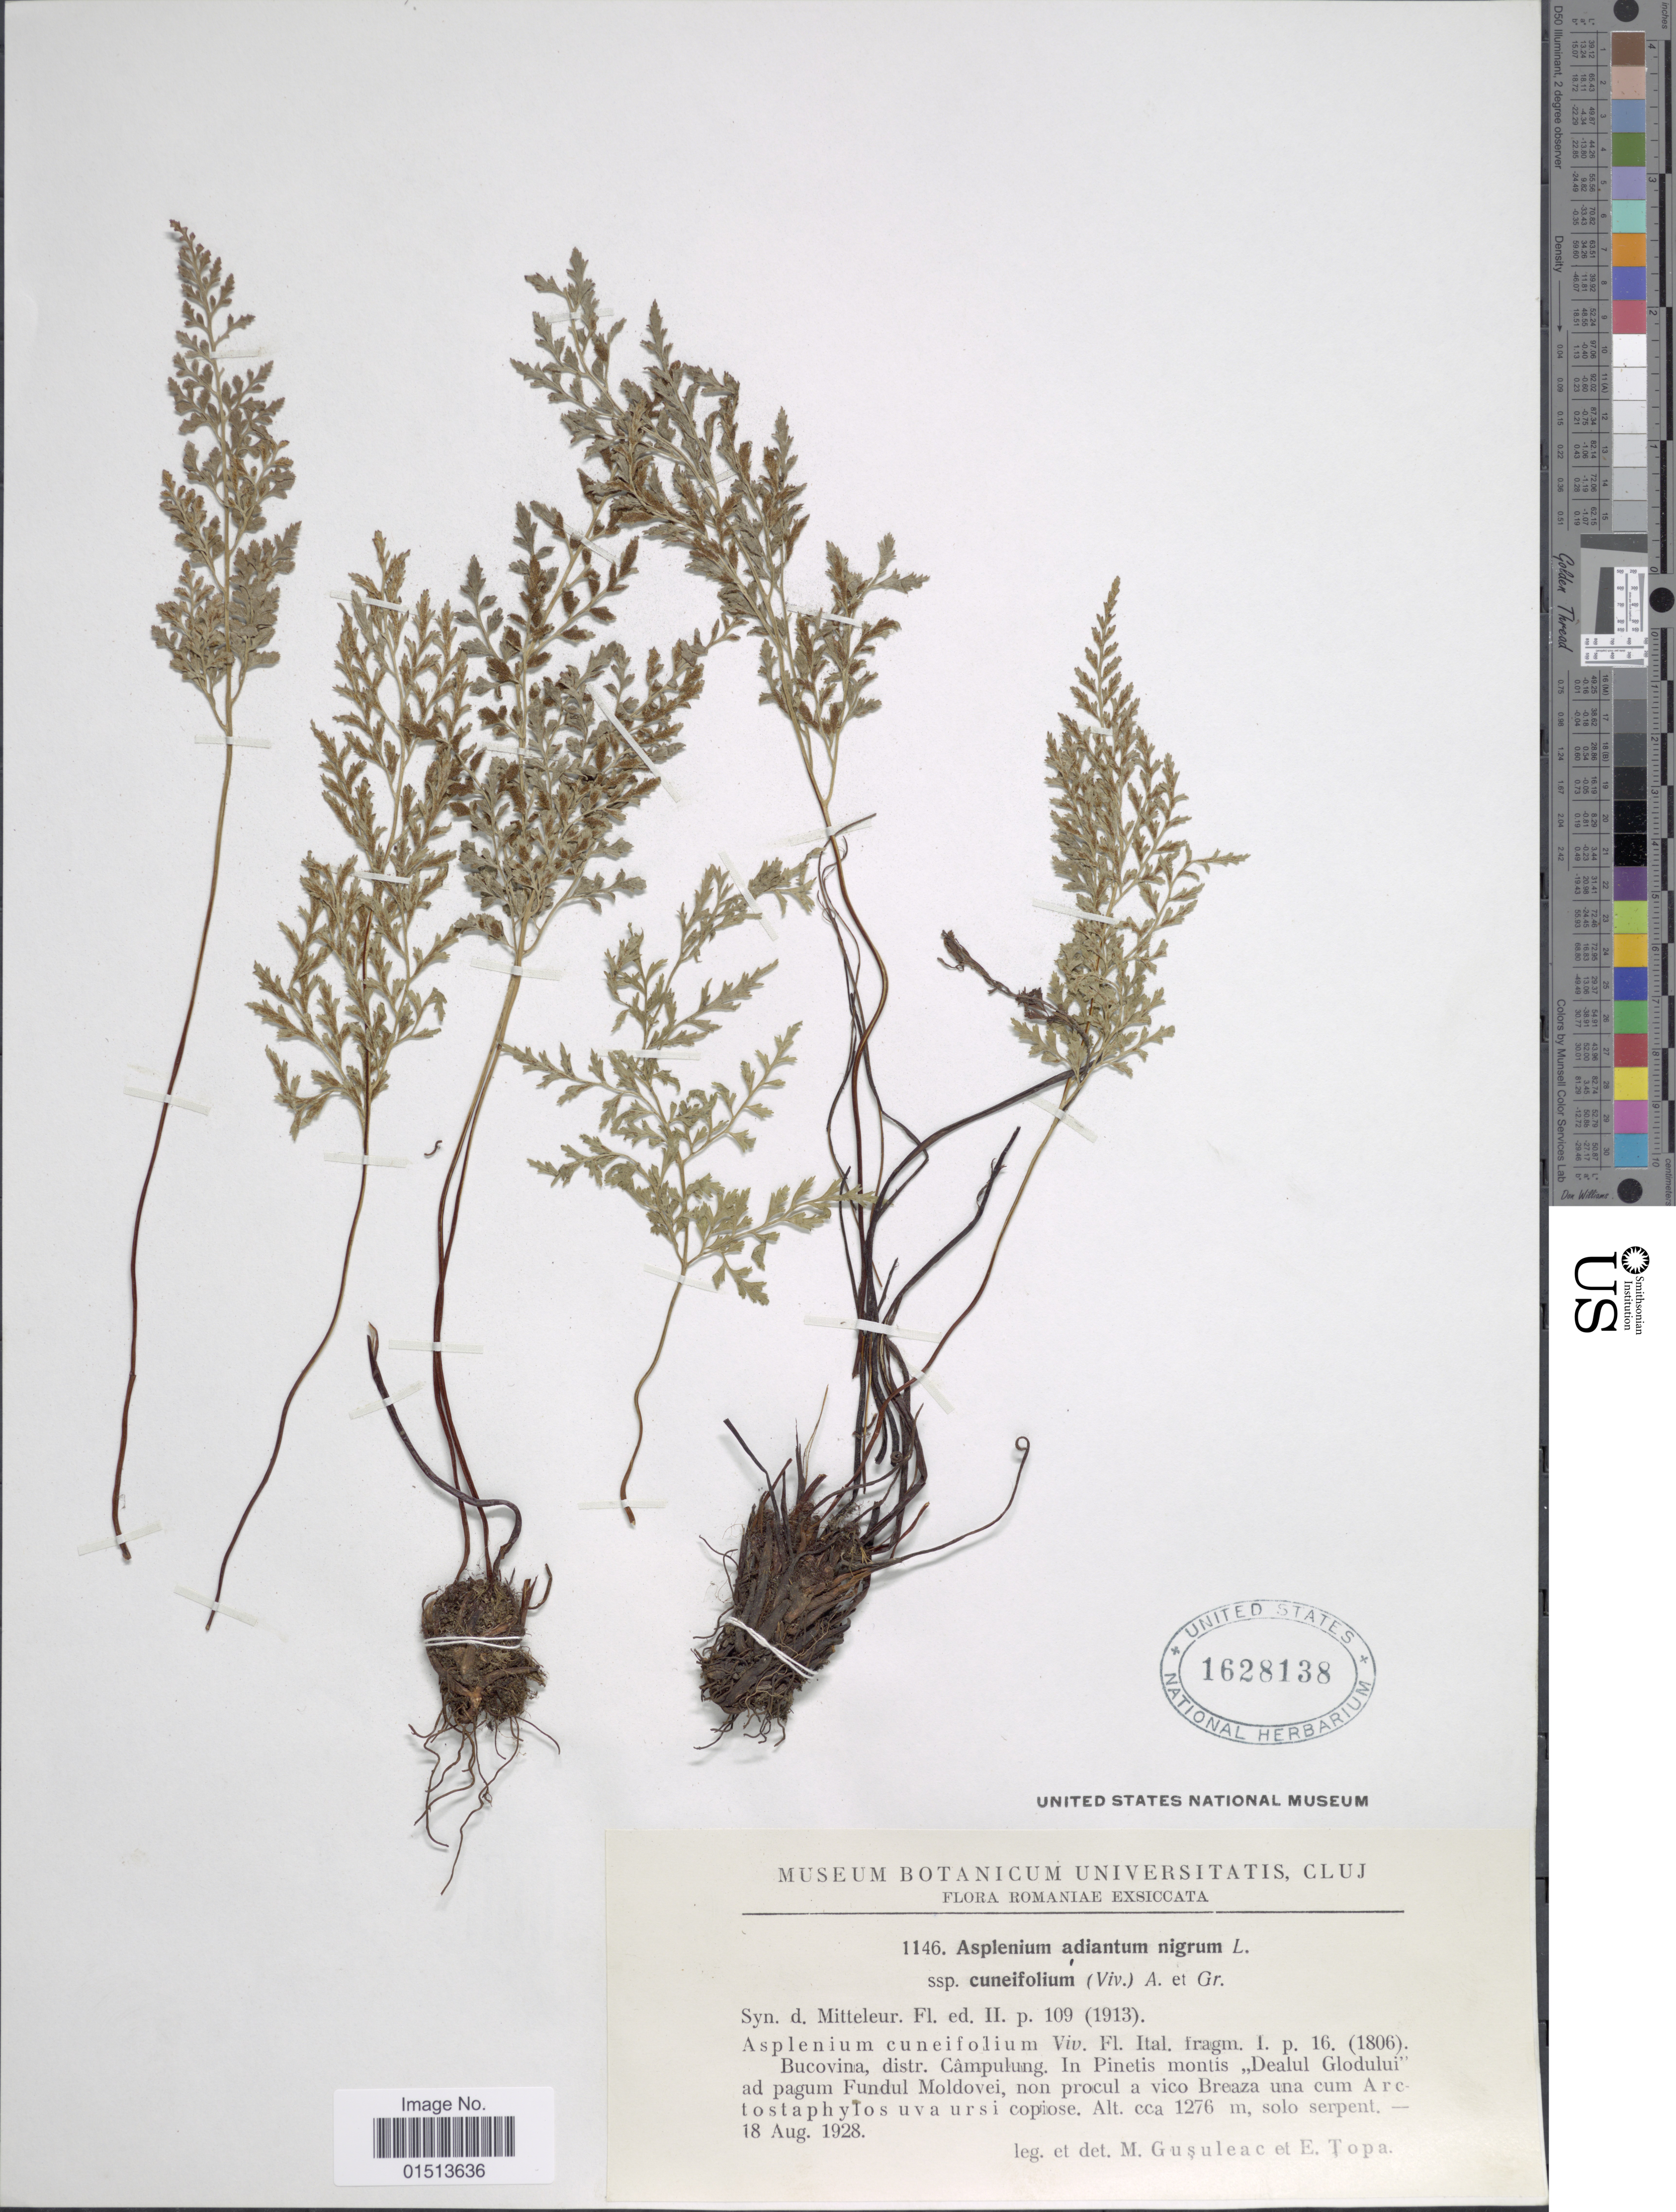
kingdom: Plantae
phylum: Tracheophyta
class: Polypodiopsida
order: Polypodiales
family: Aspleniaceae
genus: Asplenium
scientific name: Asplenium adiantum-nigrum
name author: L.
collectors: M. Gusuleac & E. Topa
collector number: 1146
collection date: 1928-08-18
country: Romania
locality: Buscovina, distr. Campulung, in Pinetis montis "Dealul Glodului"ad pagum Fundul Moldovei, non procul a vico Breaza una cum Arctostaphylos uva ursi copiose.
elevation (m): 1276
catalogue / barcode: US 1628138